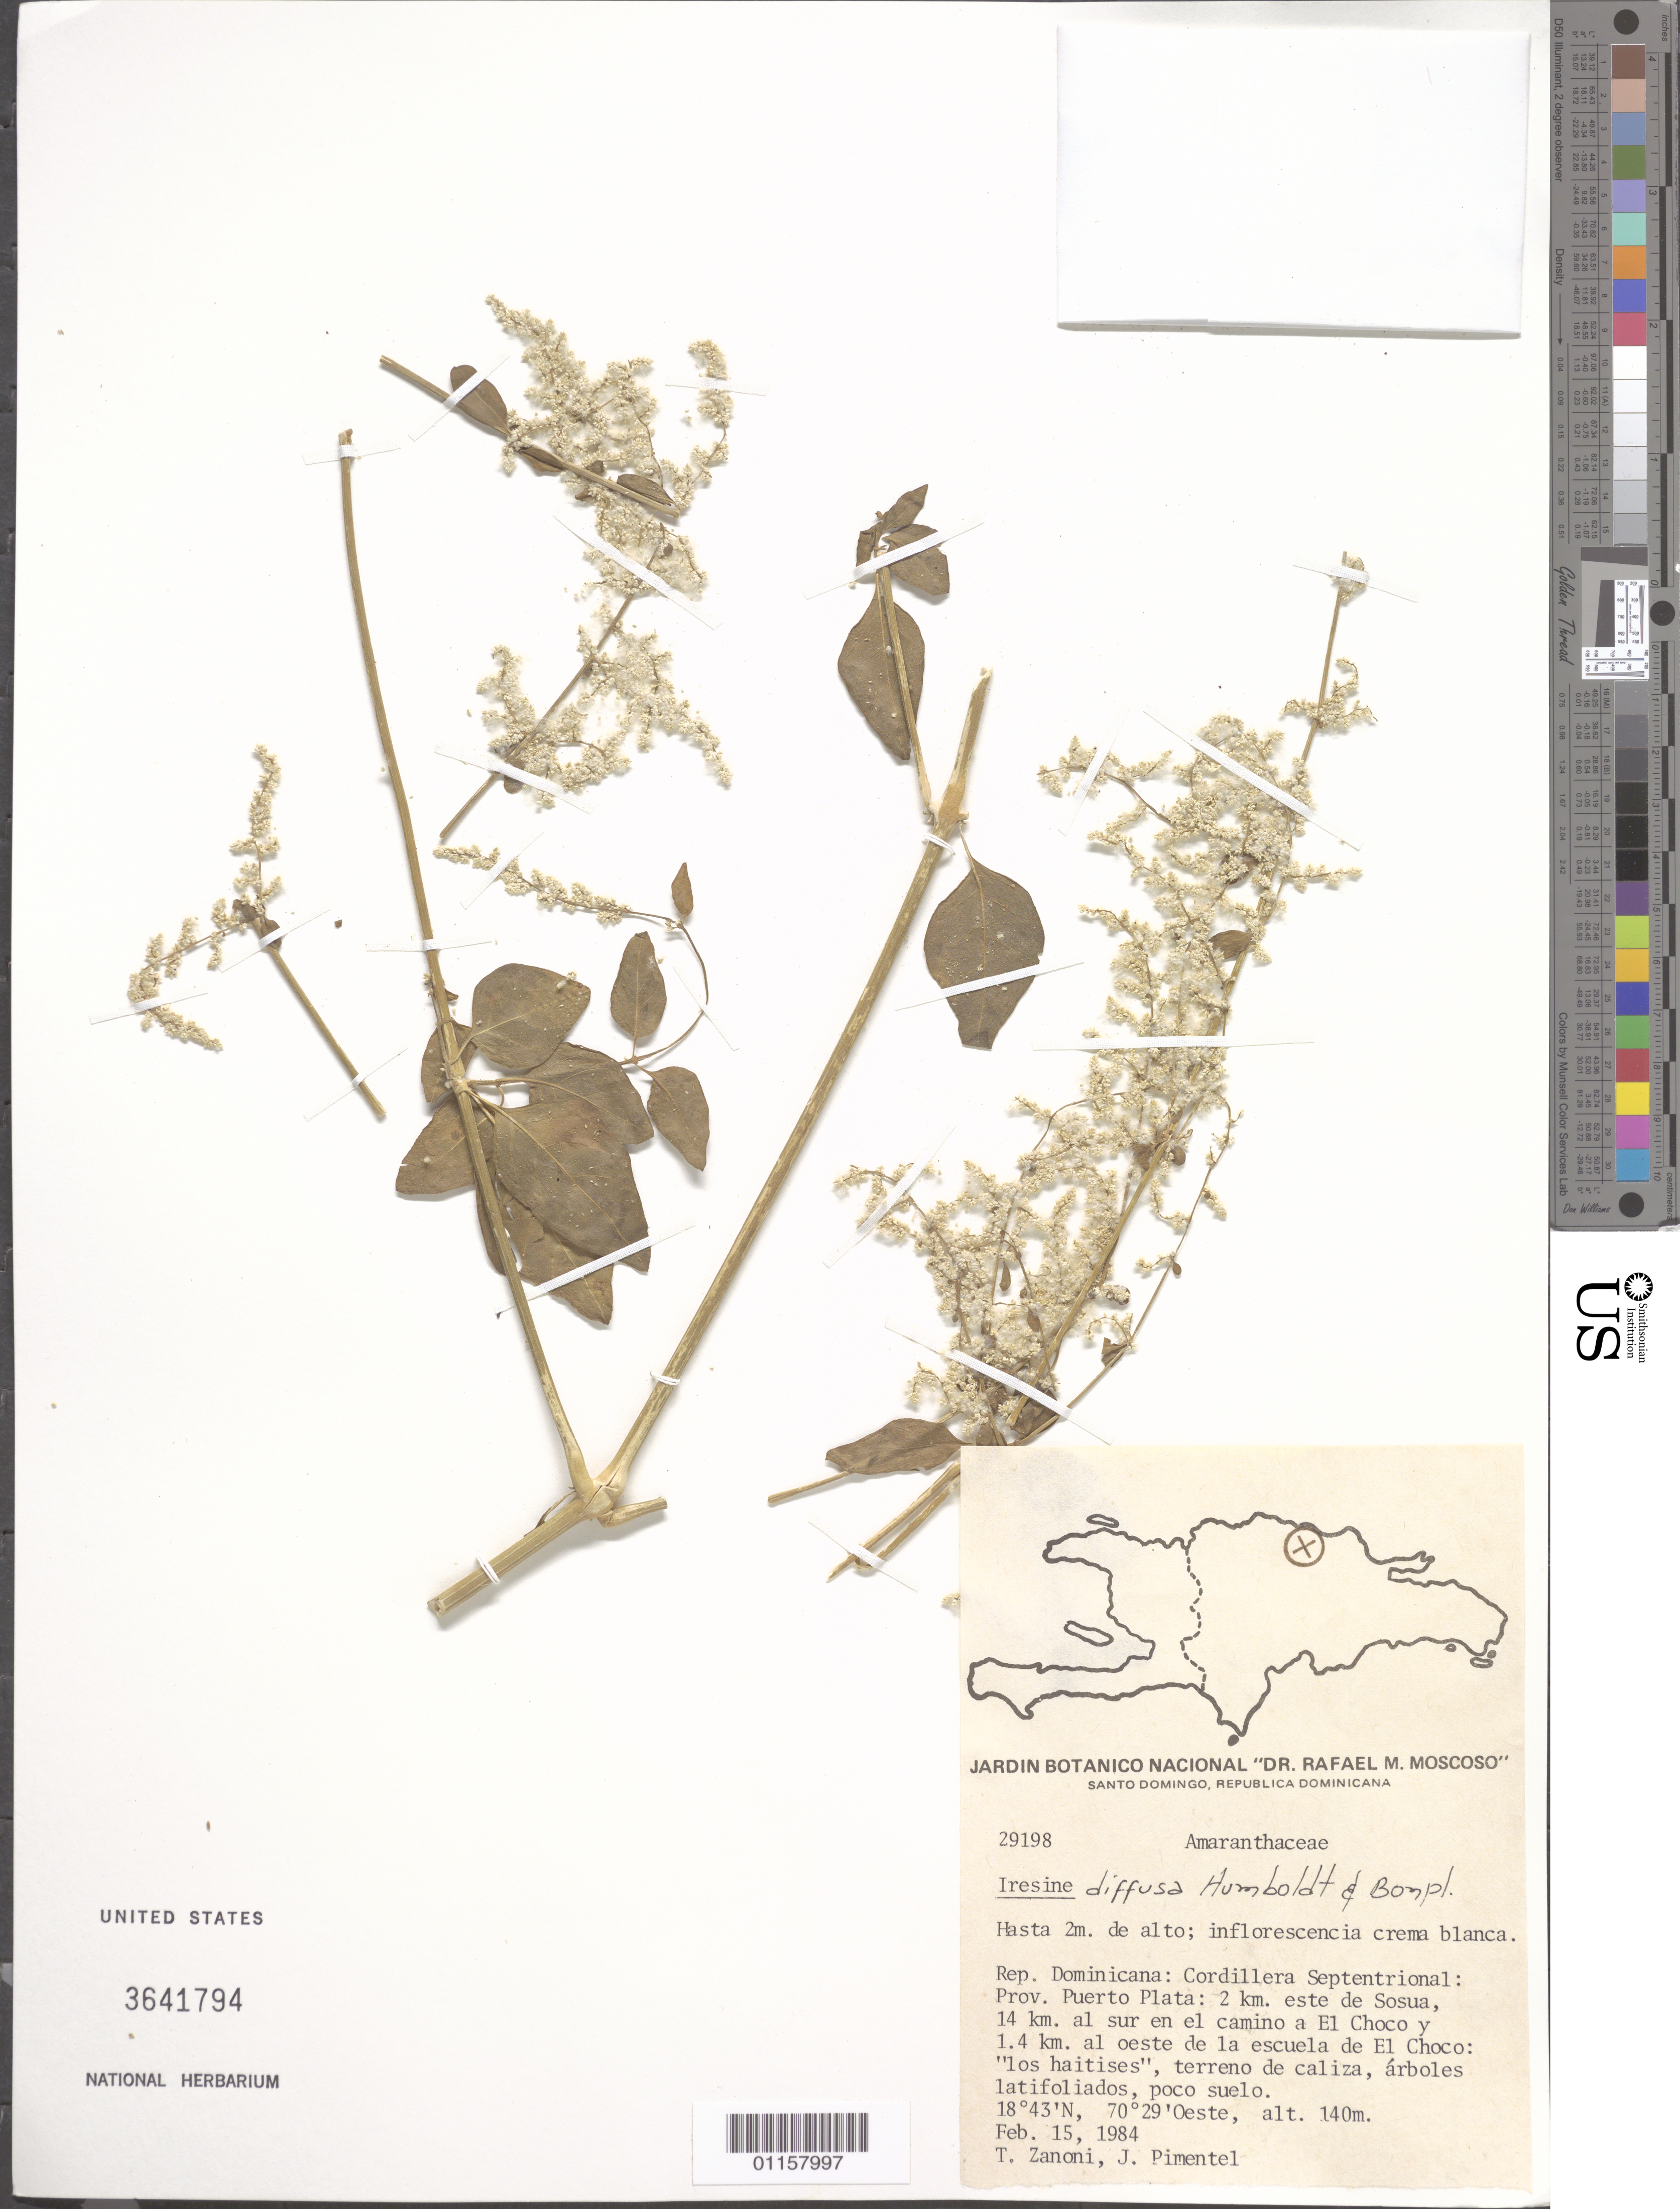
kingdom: Plantae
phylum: Tracheophyta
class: Magnoliopsida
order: Caryophyllales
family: Amaranthaceae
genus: Iresine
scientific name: Iresine diffusa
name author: Humb. & Bonpl. ex Willd.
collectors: T. A. Zanoni & J. Pimentel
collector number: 29198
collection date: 1984-02-15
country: Dominican Republic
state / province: Puerto Plata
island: Hispaniola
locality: Cordillera Septentrional, 2 km este de Sosua, 14 km al sur en el camino a El Choco y 1.4 km al oeste de la escuela de El Choco.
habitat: "Los Haitises", terreno de caliza, árboles latifoliados, poco suelo.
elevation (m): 140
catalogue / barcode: US 3641794